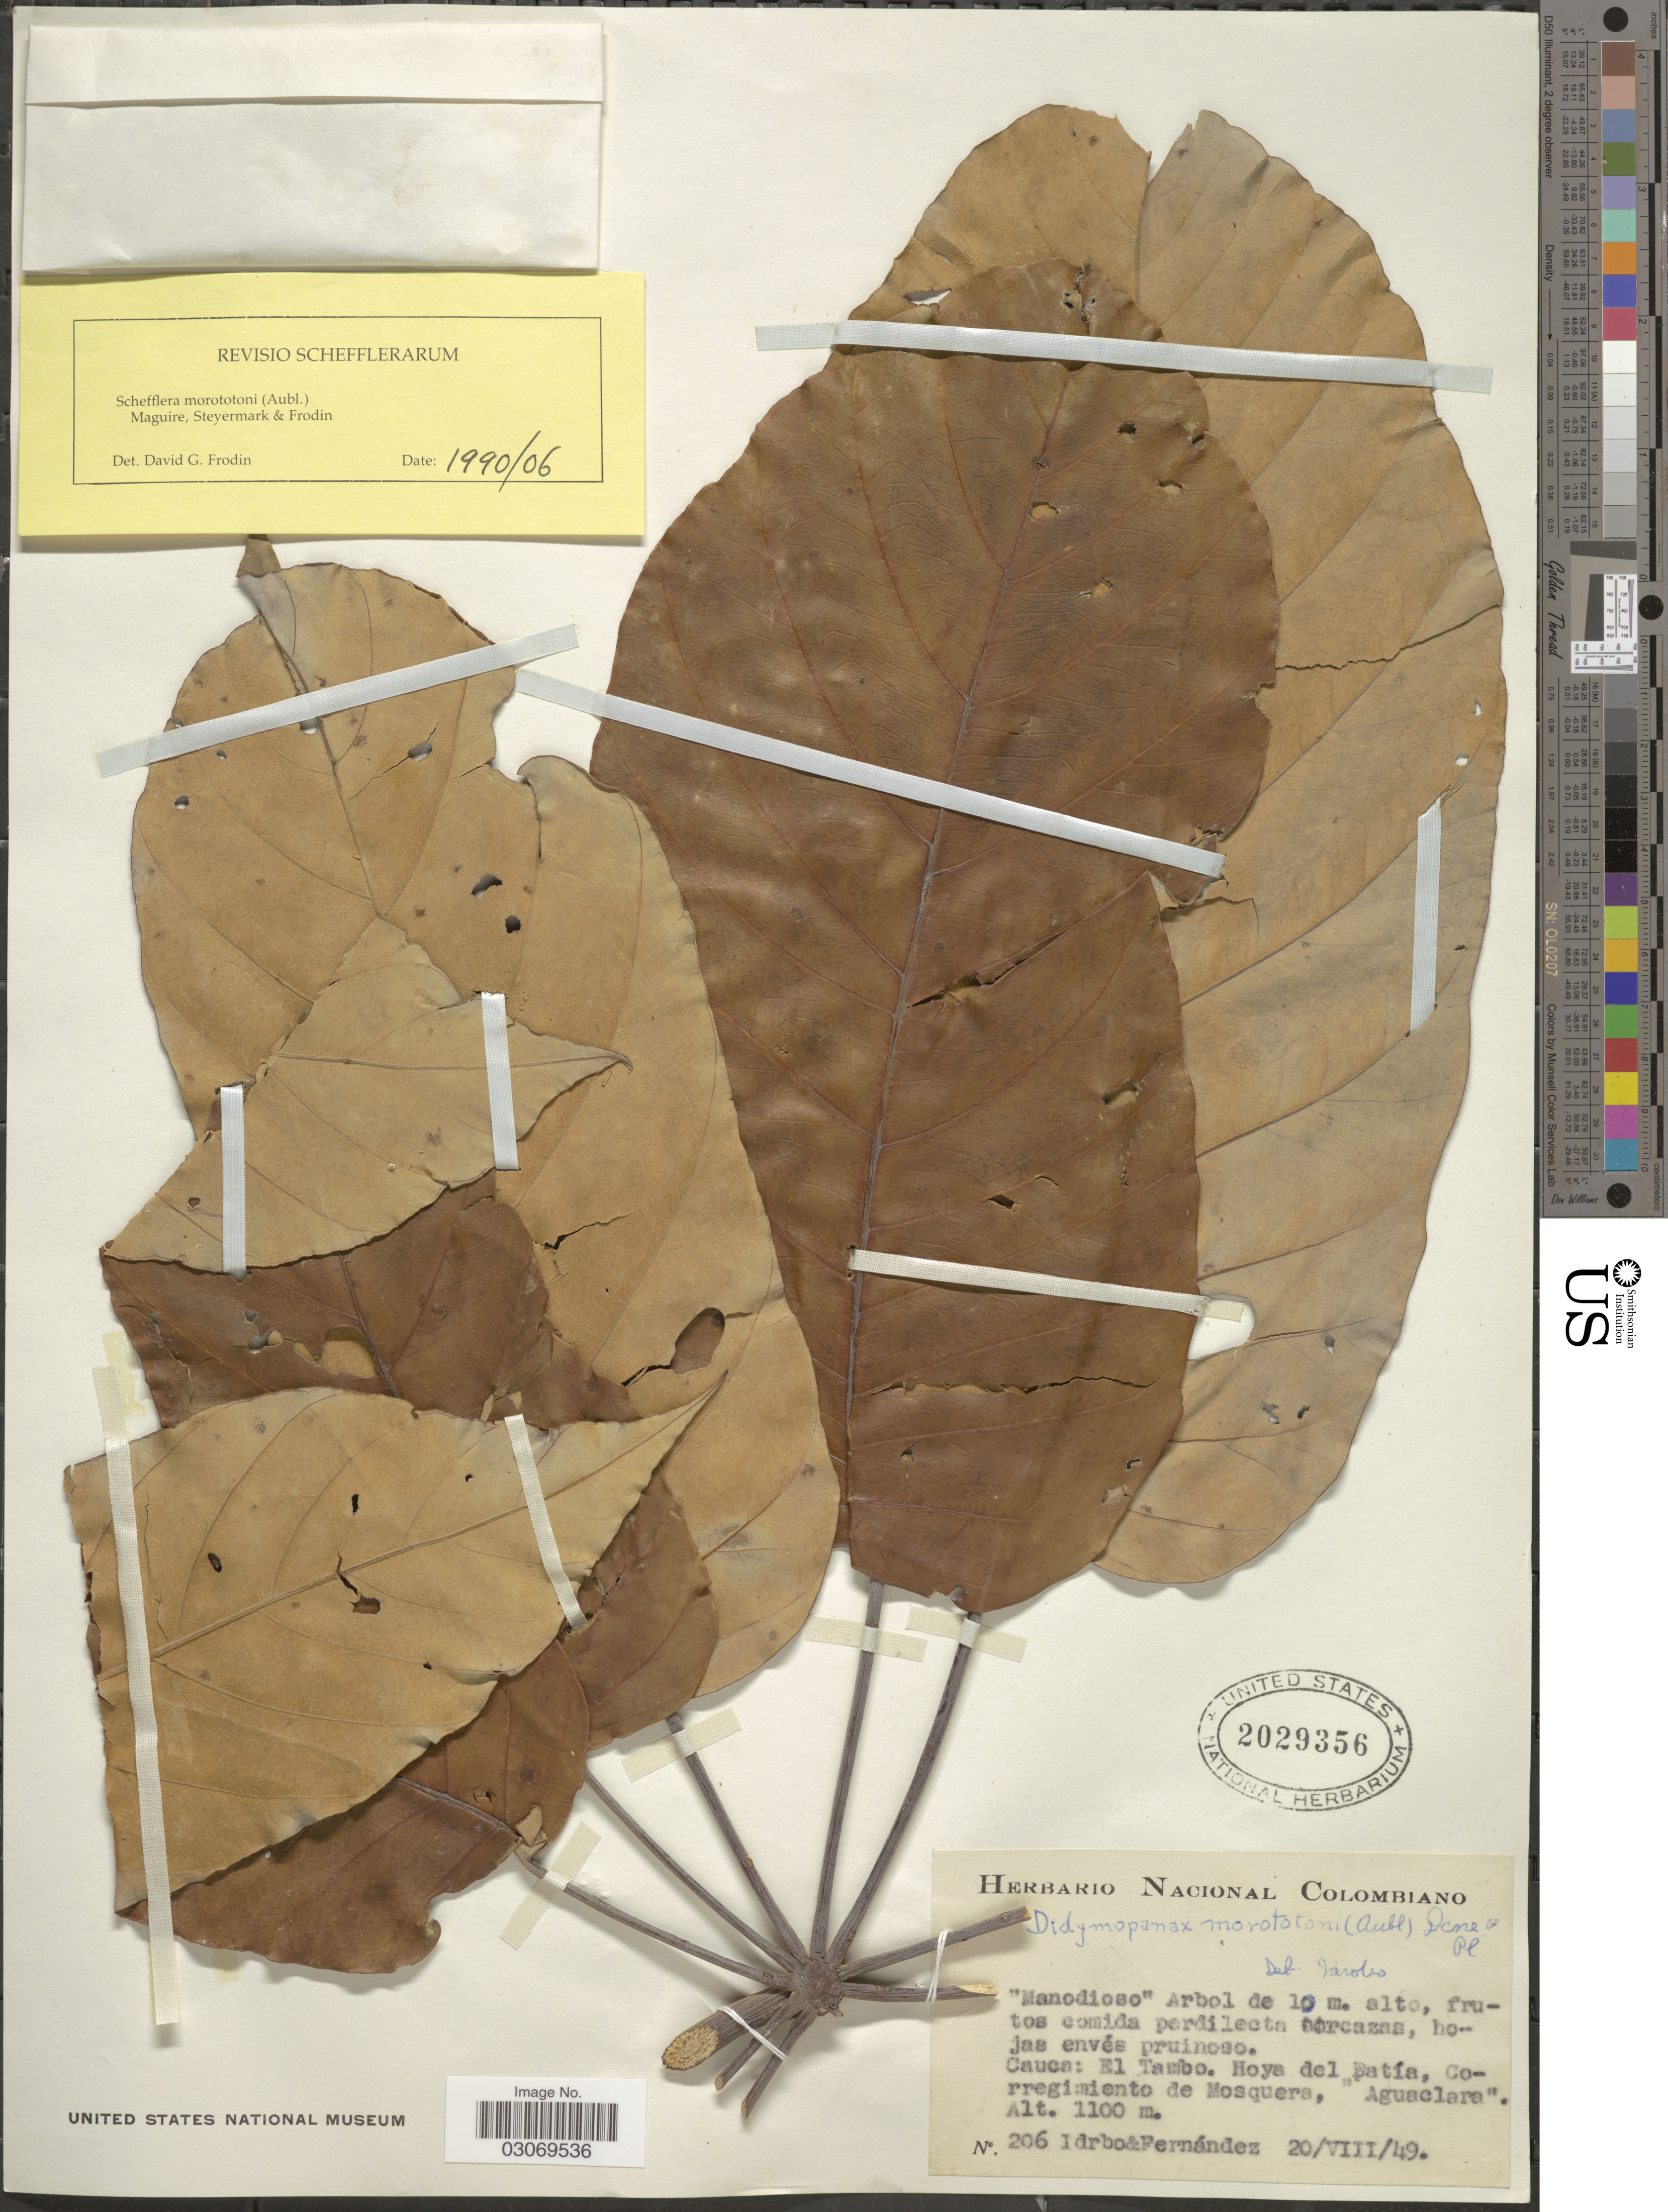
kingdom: Plantae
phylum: Tracheophyta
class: Magnoliopsida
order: Apiales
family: Araliaceae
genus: Schefflera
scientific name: Schefflera morototoni (Aubl.) Maguire, Steyerm. & Frodin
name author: (Aubl.) Maguire et al.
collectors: -- Idrobo & -- Fernandez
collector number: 206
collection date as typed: Transcribed d/m/y: 20/8/49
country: Colombia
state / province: Cauca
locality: El Tambo. Hoya del Patía, Corregimiento de Mosquera, "Aguaclara".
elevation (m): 1100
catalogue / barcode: US 2029356